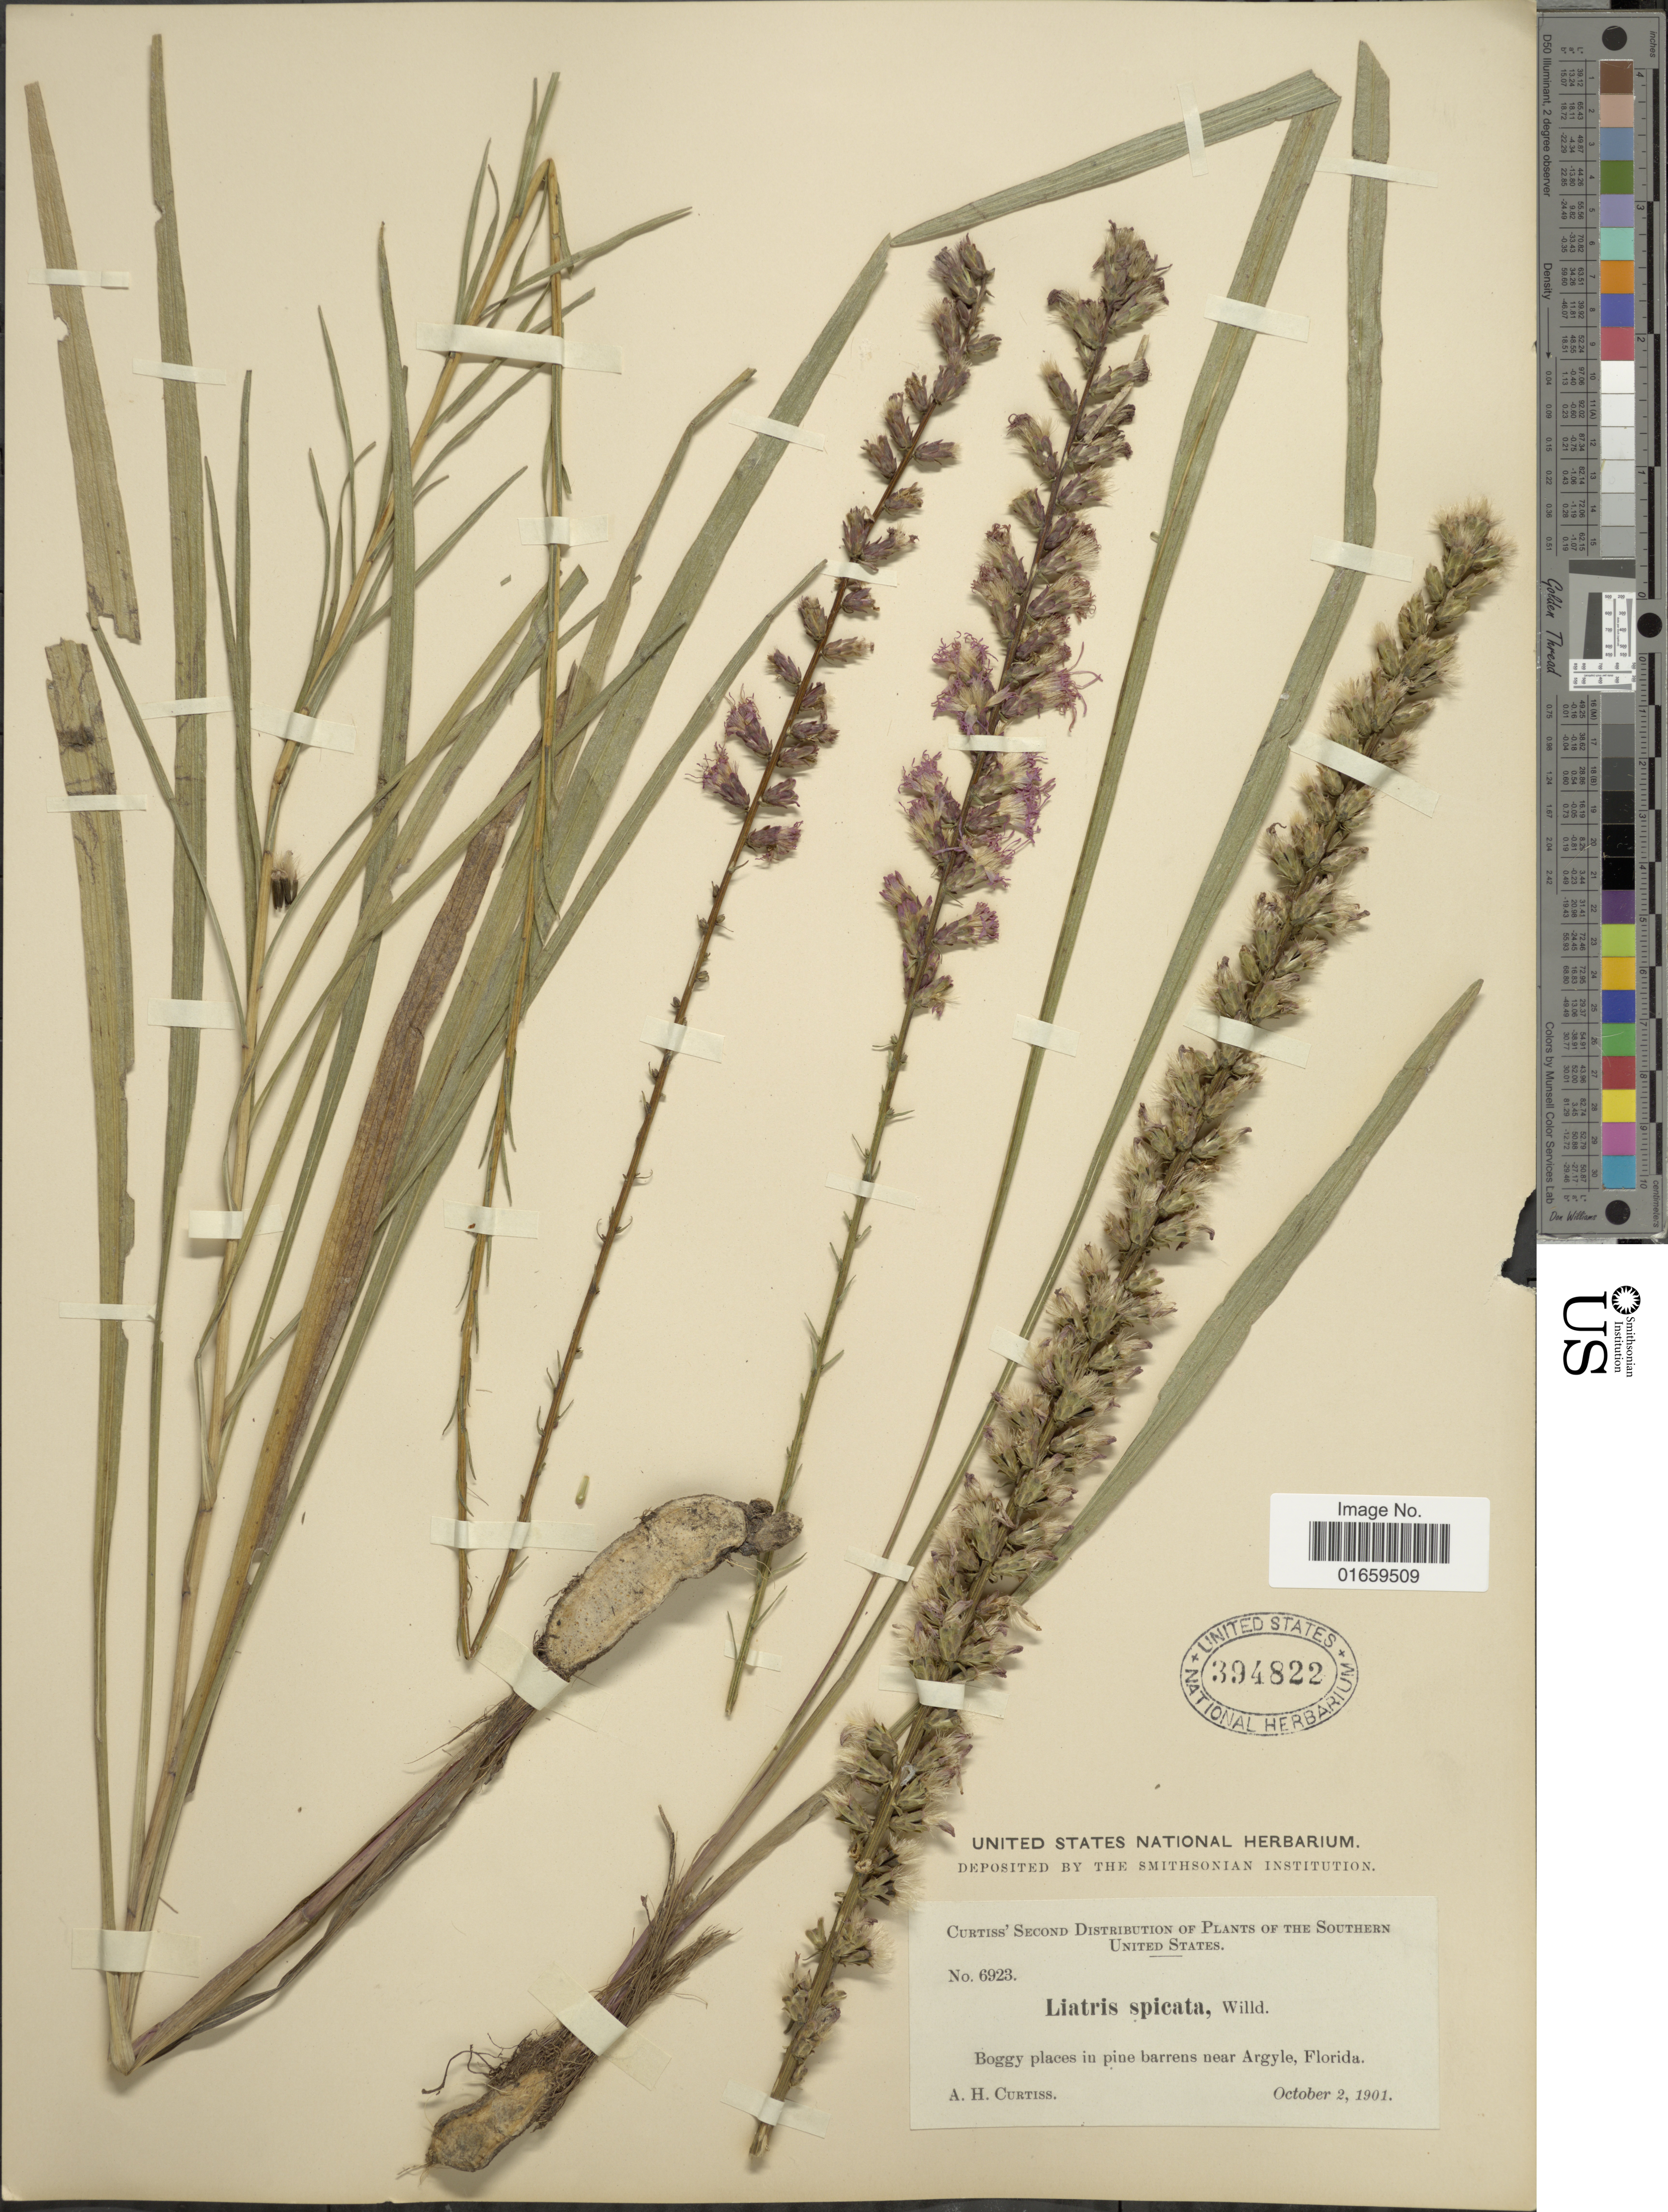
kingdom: Plantae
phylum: Tracheophyta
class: Magnoliopsida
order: Asterales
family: Asteraceae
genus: Liatris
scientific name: Liatris spicata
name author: (L.) Willd.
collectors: A. H. Curtiss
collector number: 6923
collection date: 1901-10-02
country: United States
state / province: Florida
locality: Boggy places in pine barrens near Argyle, Florida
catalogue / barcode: US 394822